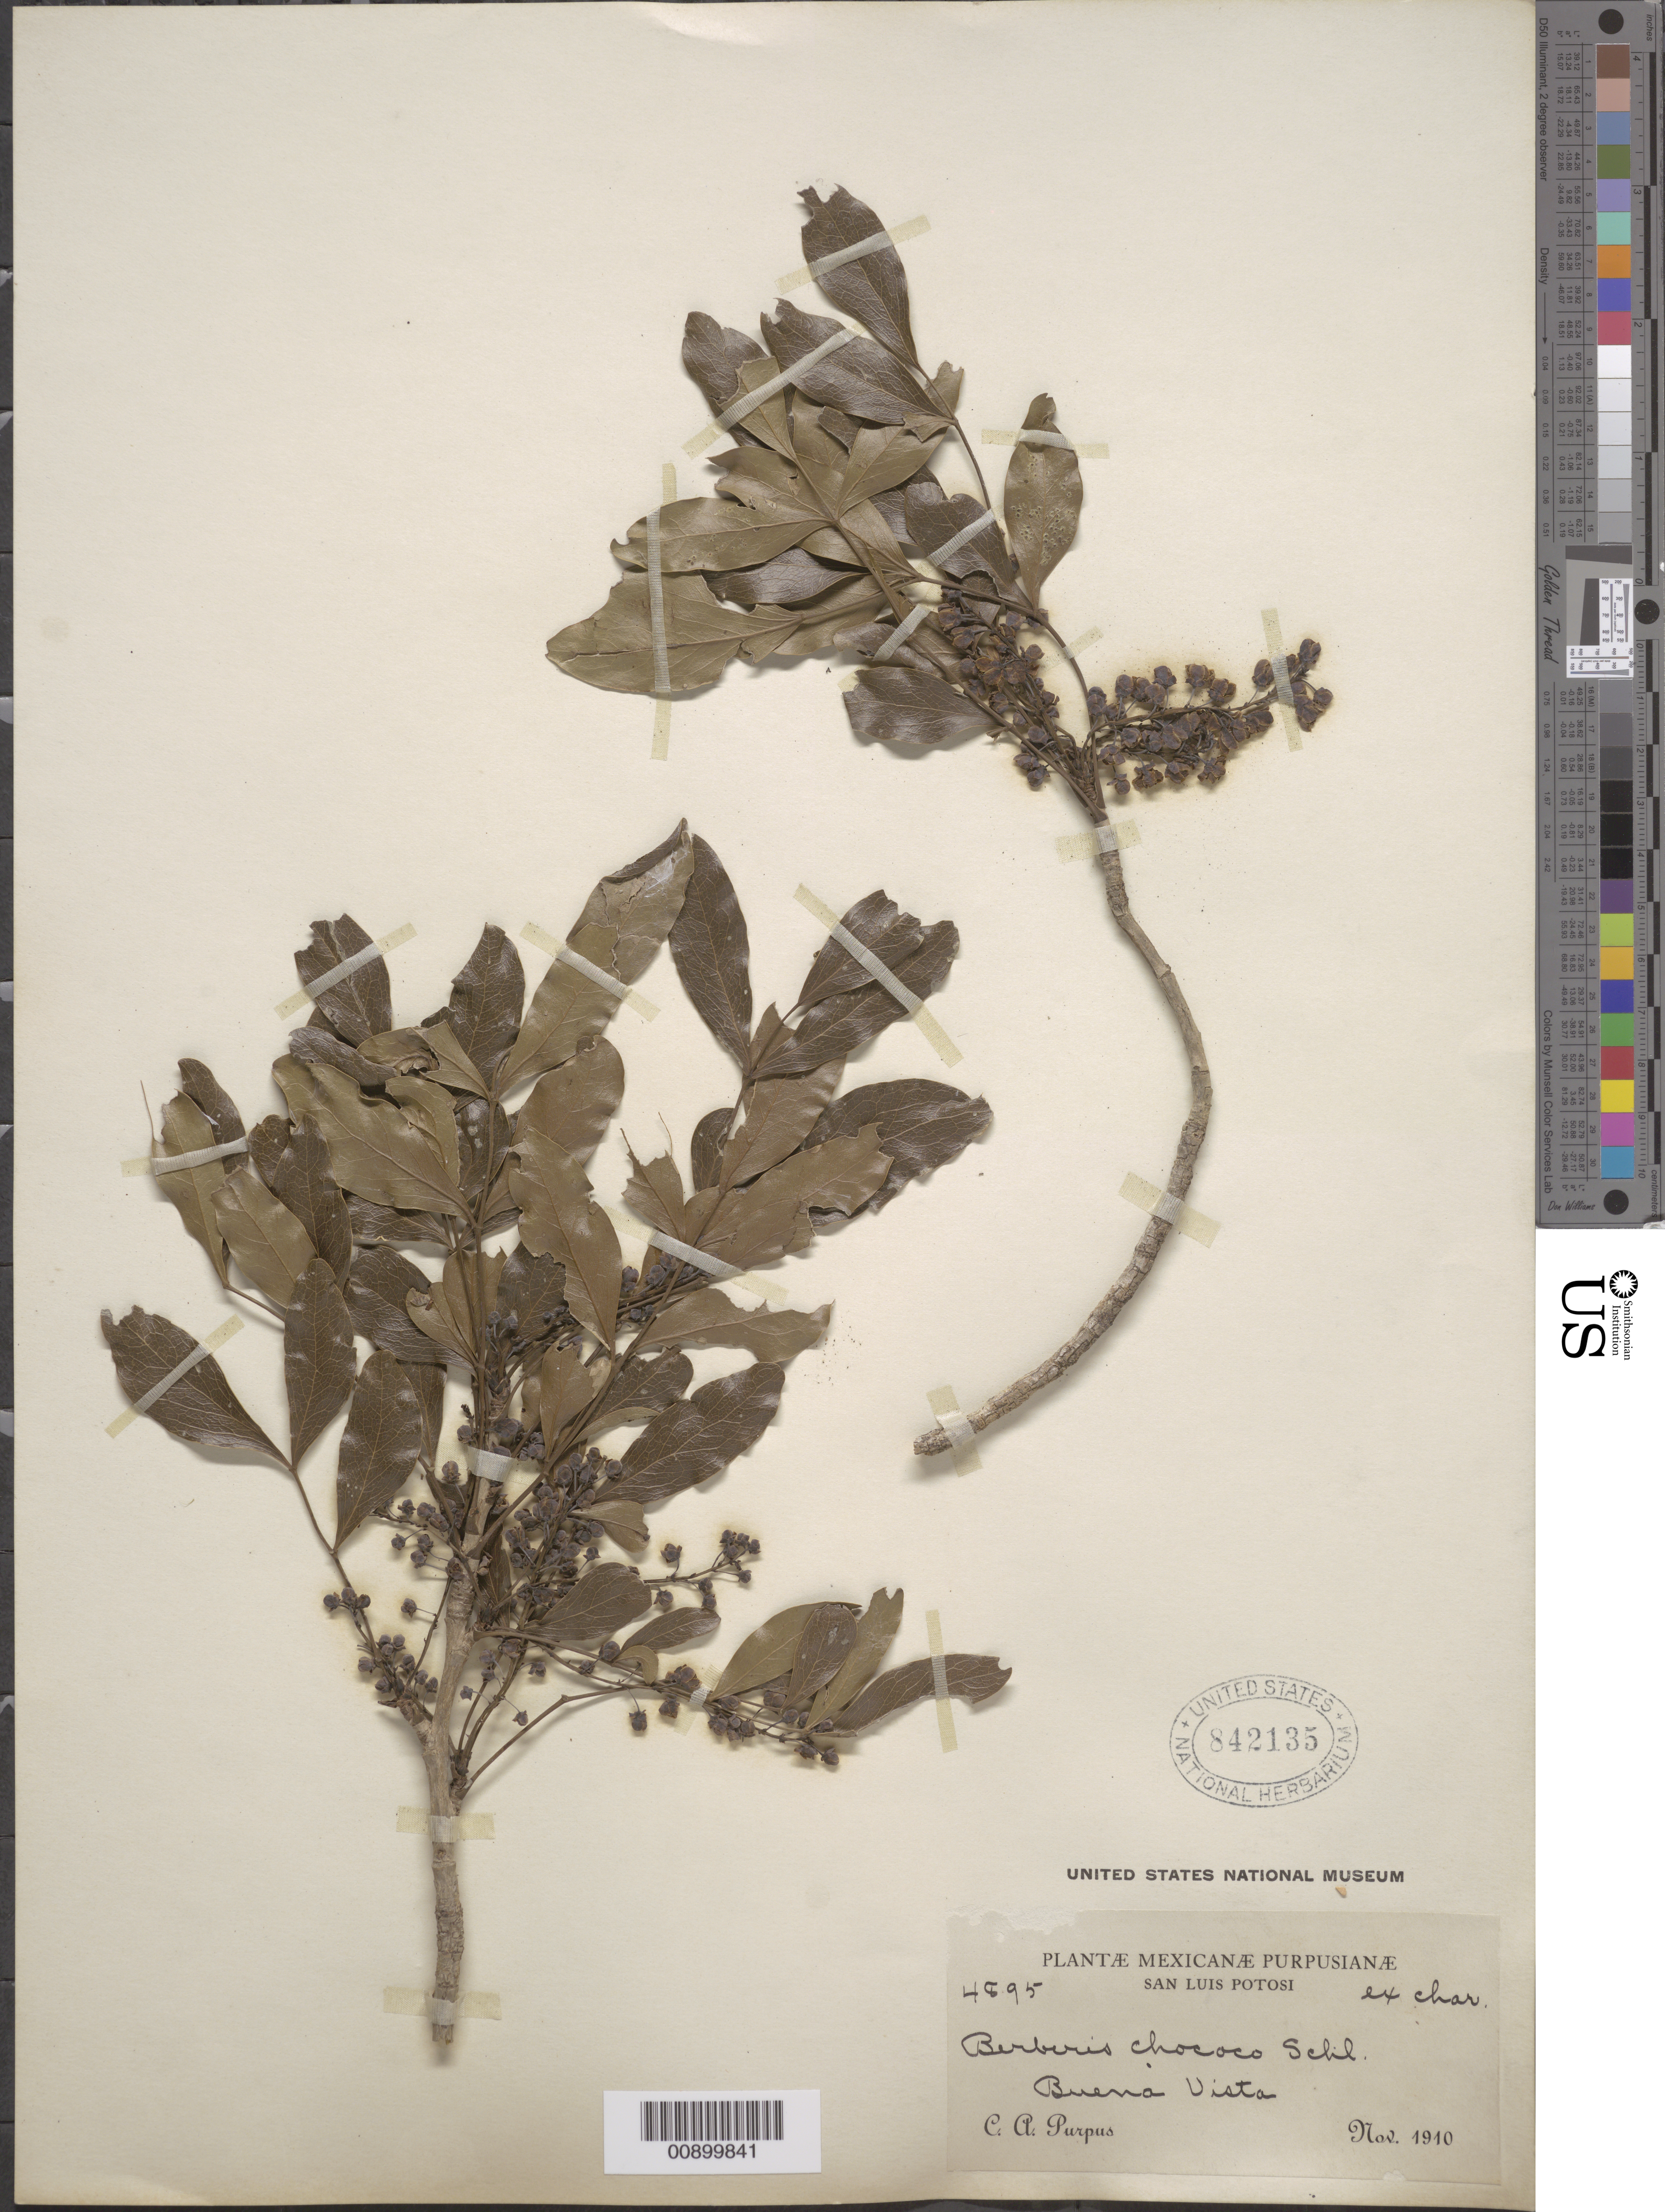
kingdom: Plantae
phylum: Tracheophyta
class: Magnoliopsida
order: Ranunculales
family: Berberidaceae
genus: Mahonia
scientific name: Mahonia chochoco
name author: (Schltdl.) Fedde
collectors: C. A. Purpus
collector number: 4895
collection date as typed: Nov 1910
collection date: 1910-11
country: Mexico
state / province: San Luis Potosí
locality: Buena Vista, San Luis Potosí.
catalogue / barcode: US 842135